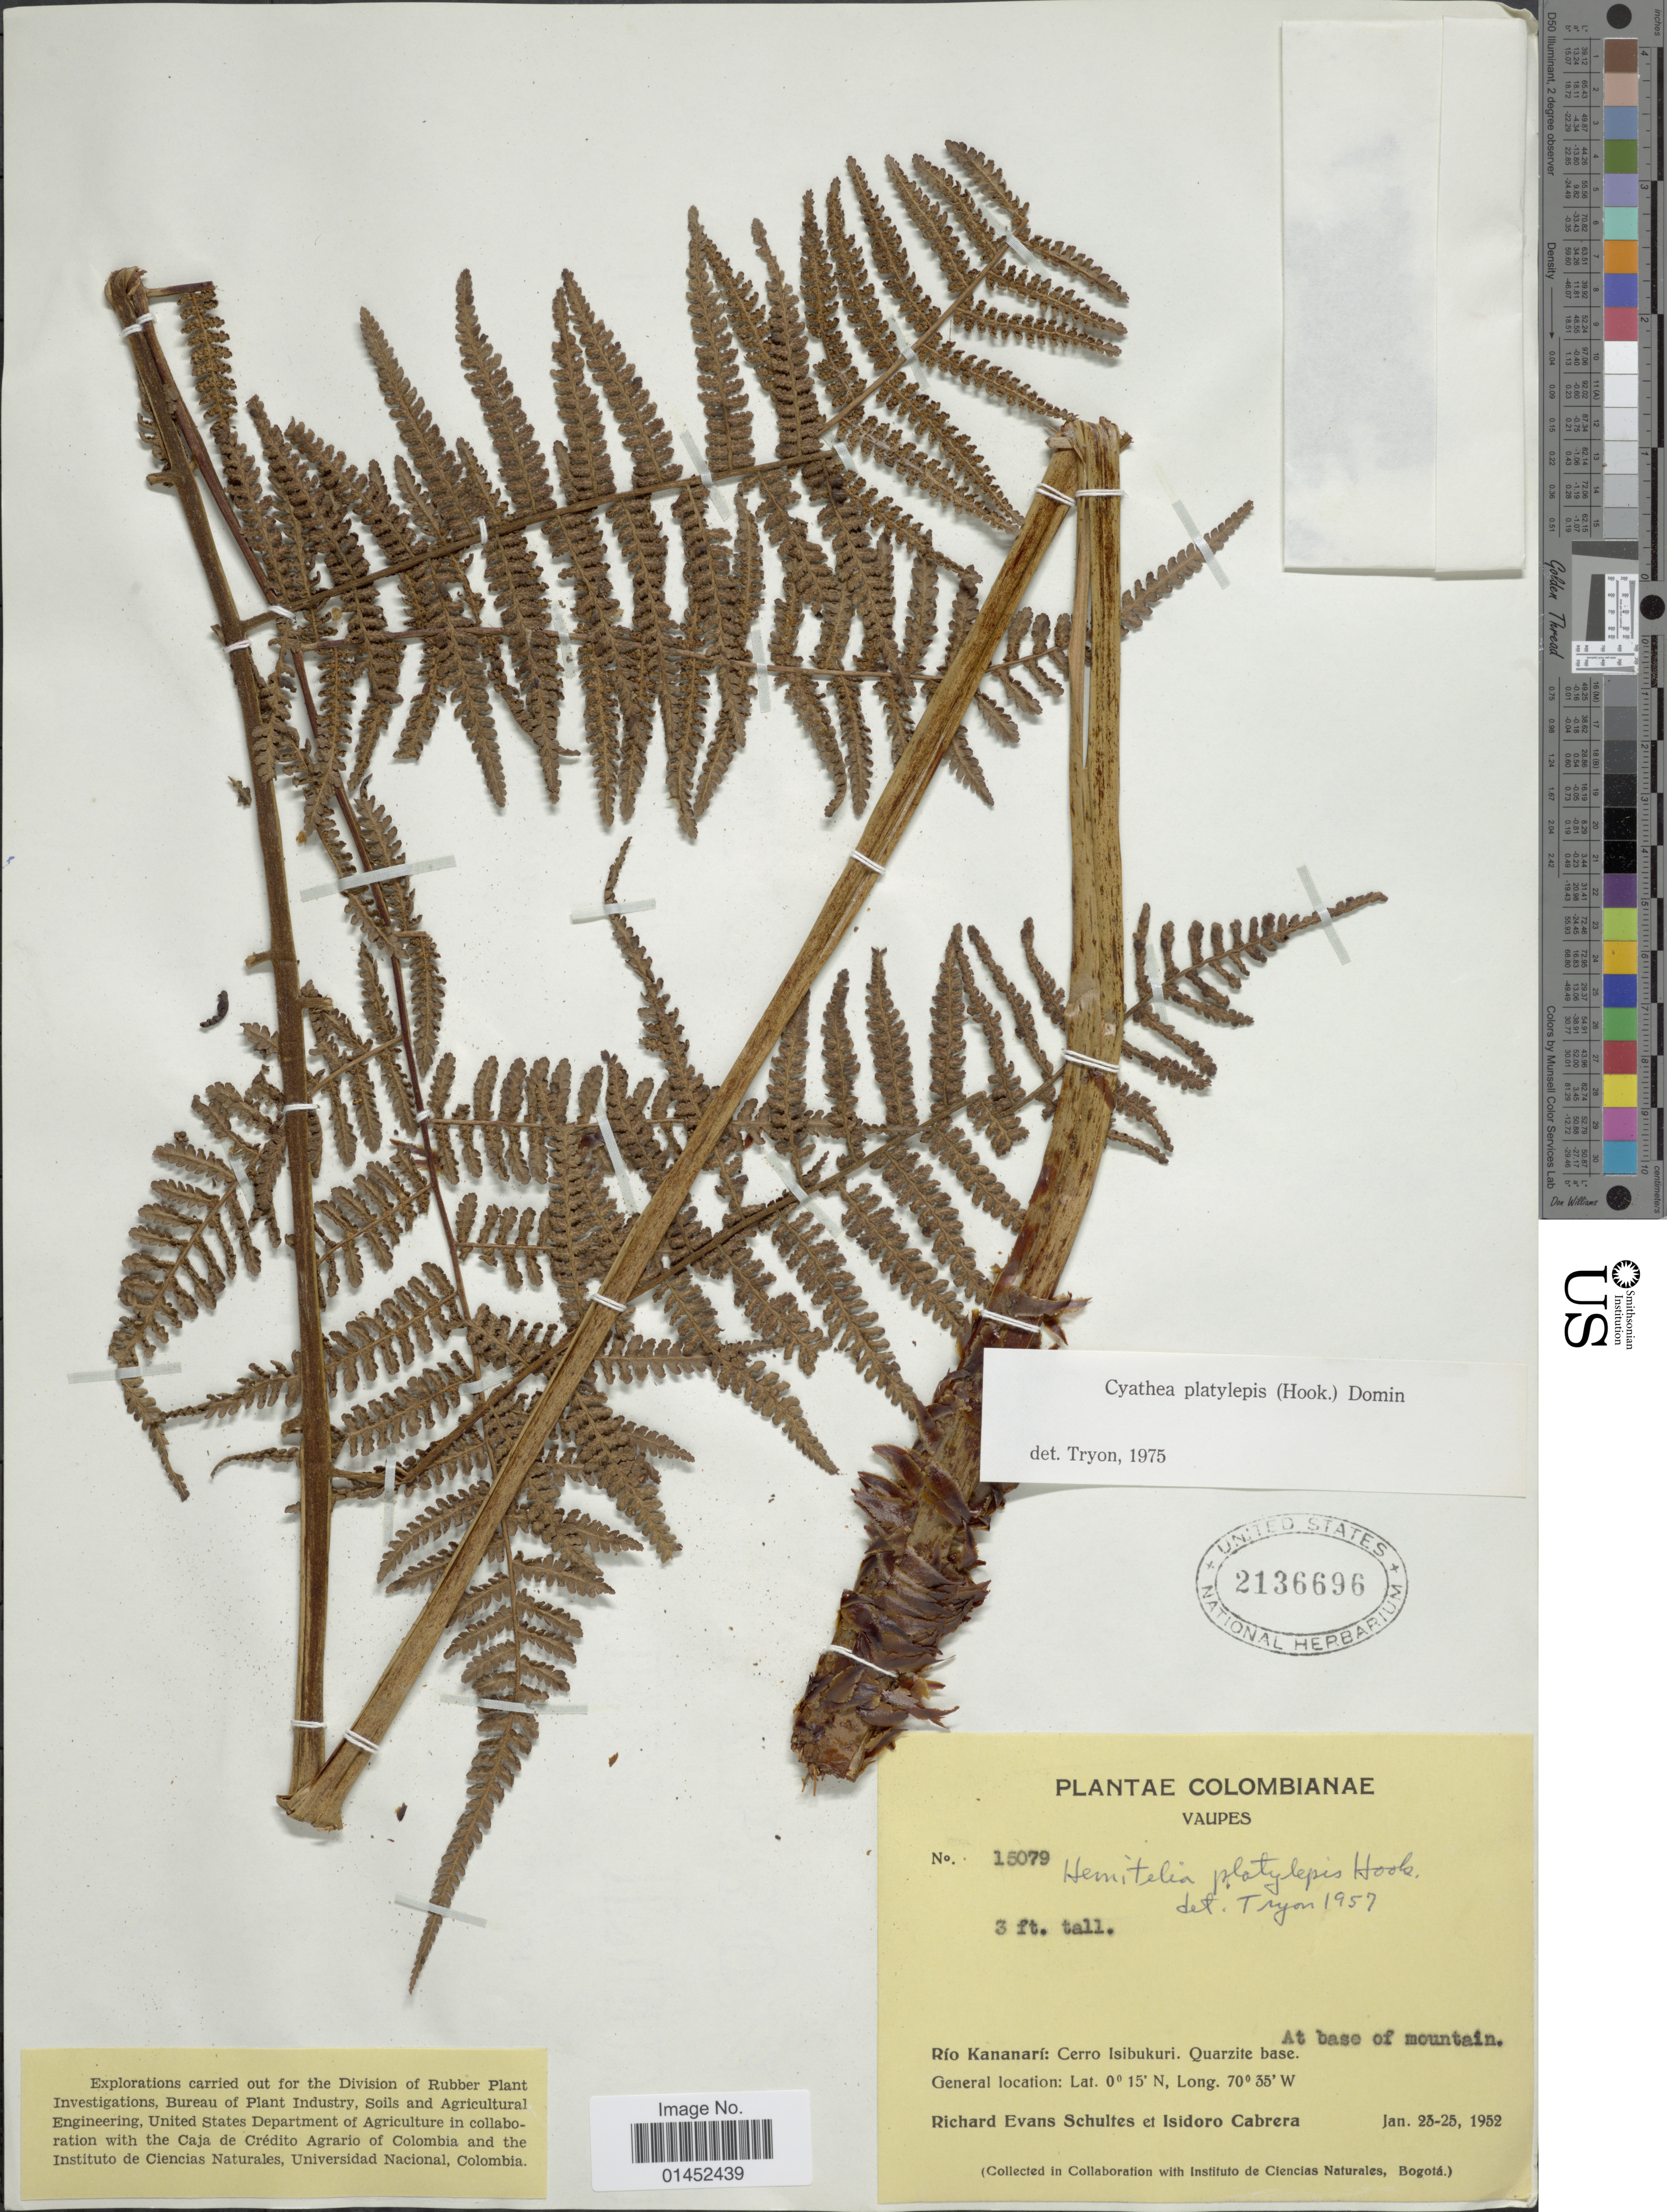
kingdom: Plantae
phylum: Tracheophyta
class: Polypodiopsida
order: Cyatheales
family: Cyatheaceae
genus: Cyathea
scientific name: Cyathea platylepis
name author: (Hook.) Domin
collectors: R. E. Schultes & I. Cabrera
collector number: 15079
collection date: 1952-01-23/1952-01-25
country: Colombia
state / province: Vaupés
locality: Río Kananarí: cerro Isibukuri. Quarzite base. At base of mountain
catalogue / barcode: US 2136696